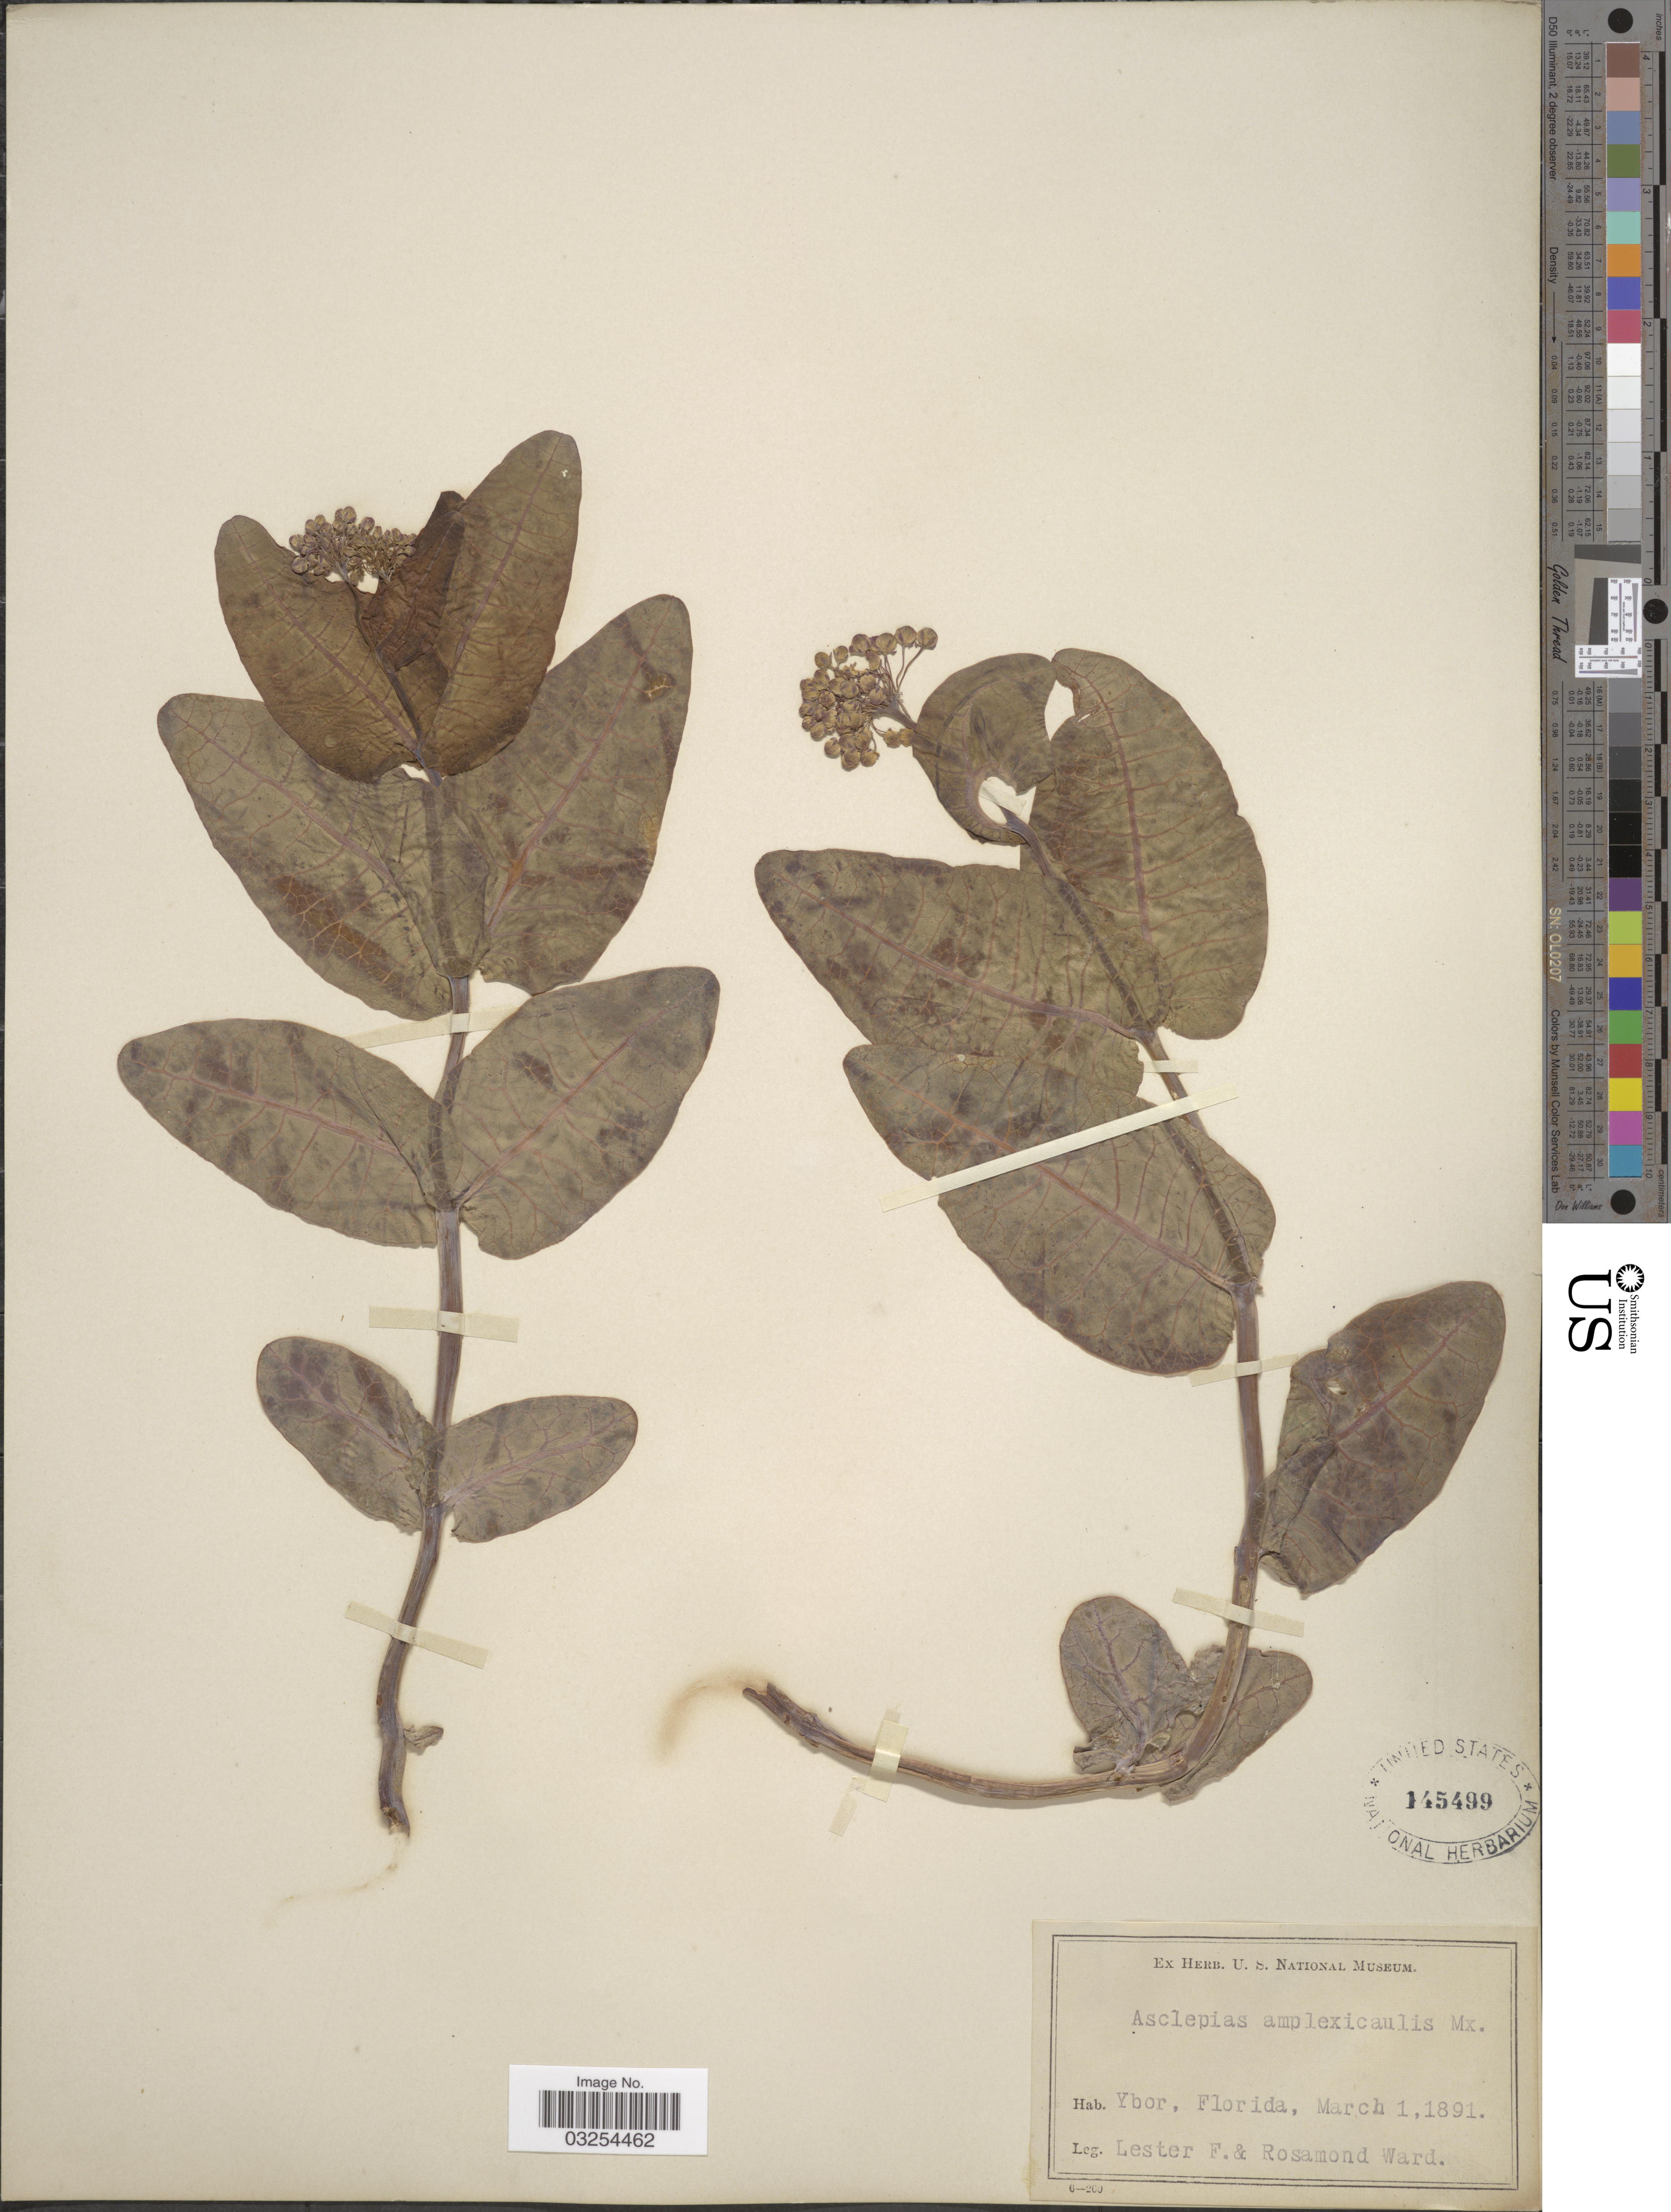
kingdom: Plantae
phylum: Tracheophyta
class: Magnoliopsida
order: Gentianales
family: Apocynaceae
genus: Asclepias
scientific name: Asclepias humistrata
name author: Walter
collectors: L. F. Ward & R. Ward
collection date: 1891-03-01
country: United States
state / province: Florida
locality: Ybor.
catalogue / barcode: US 145499